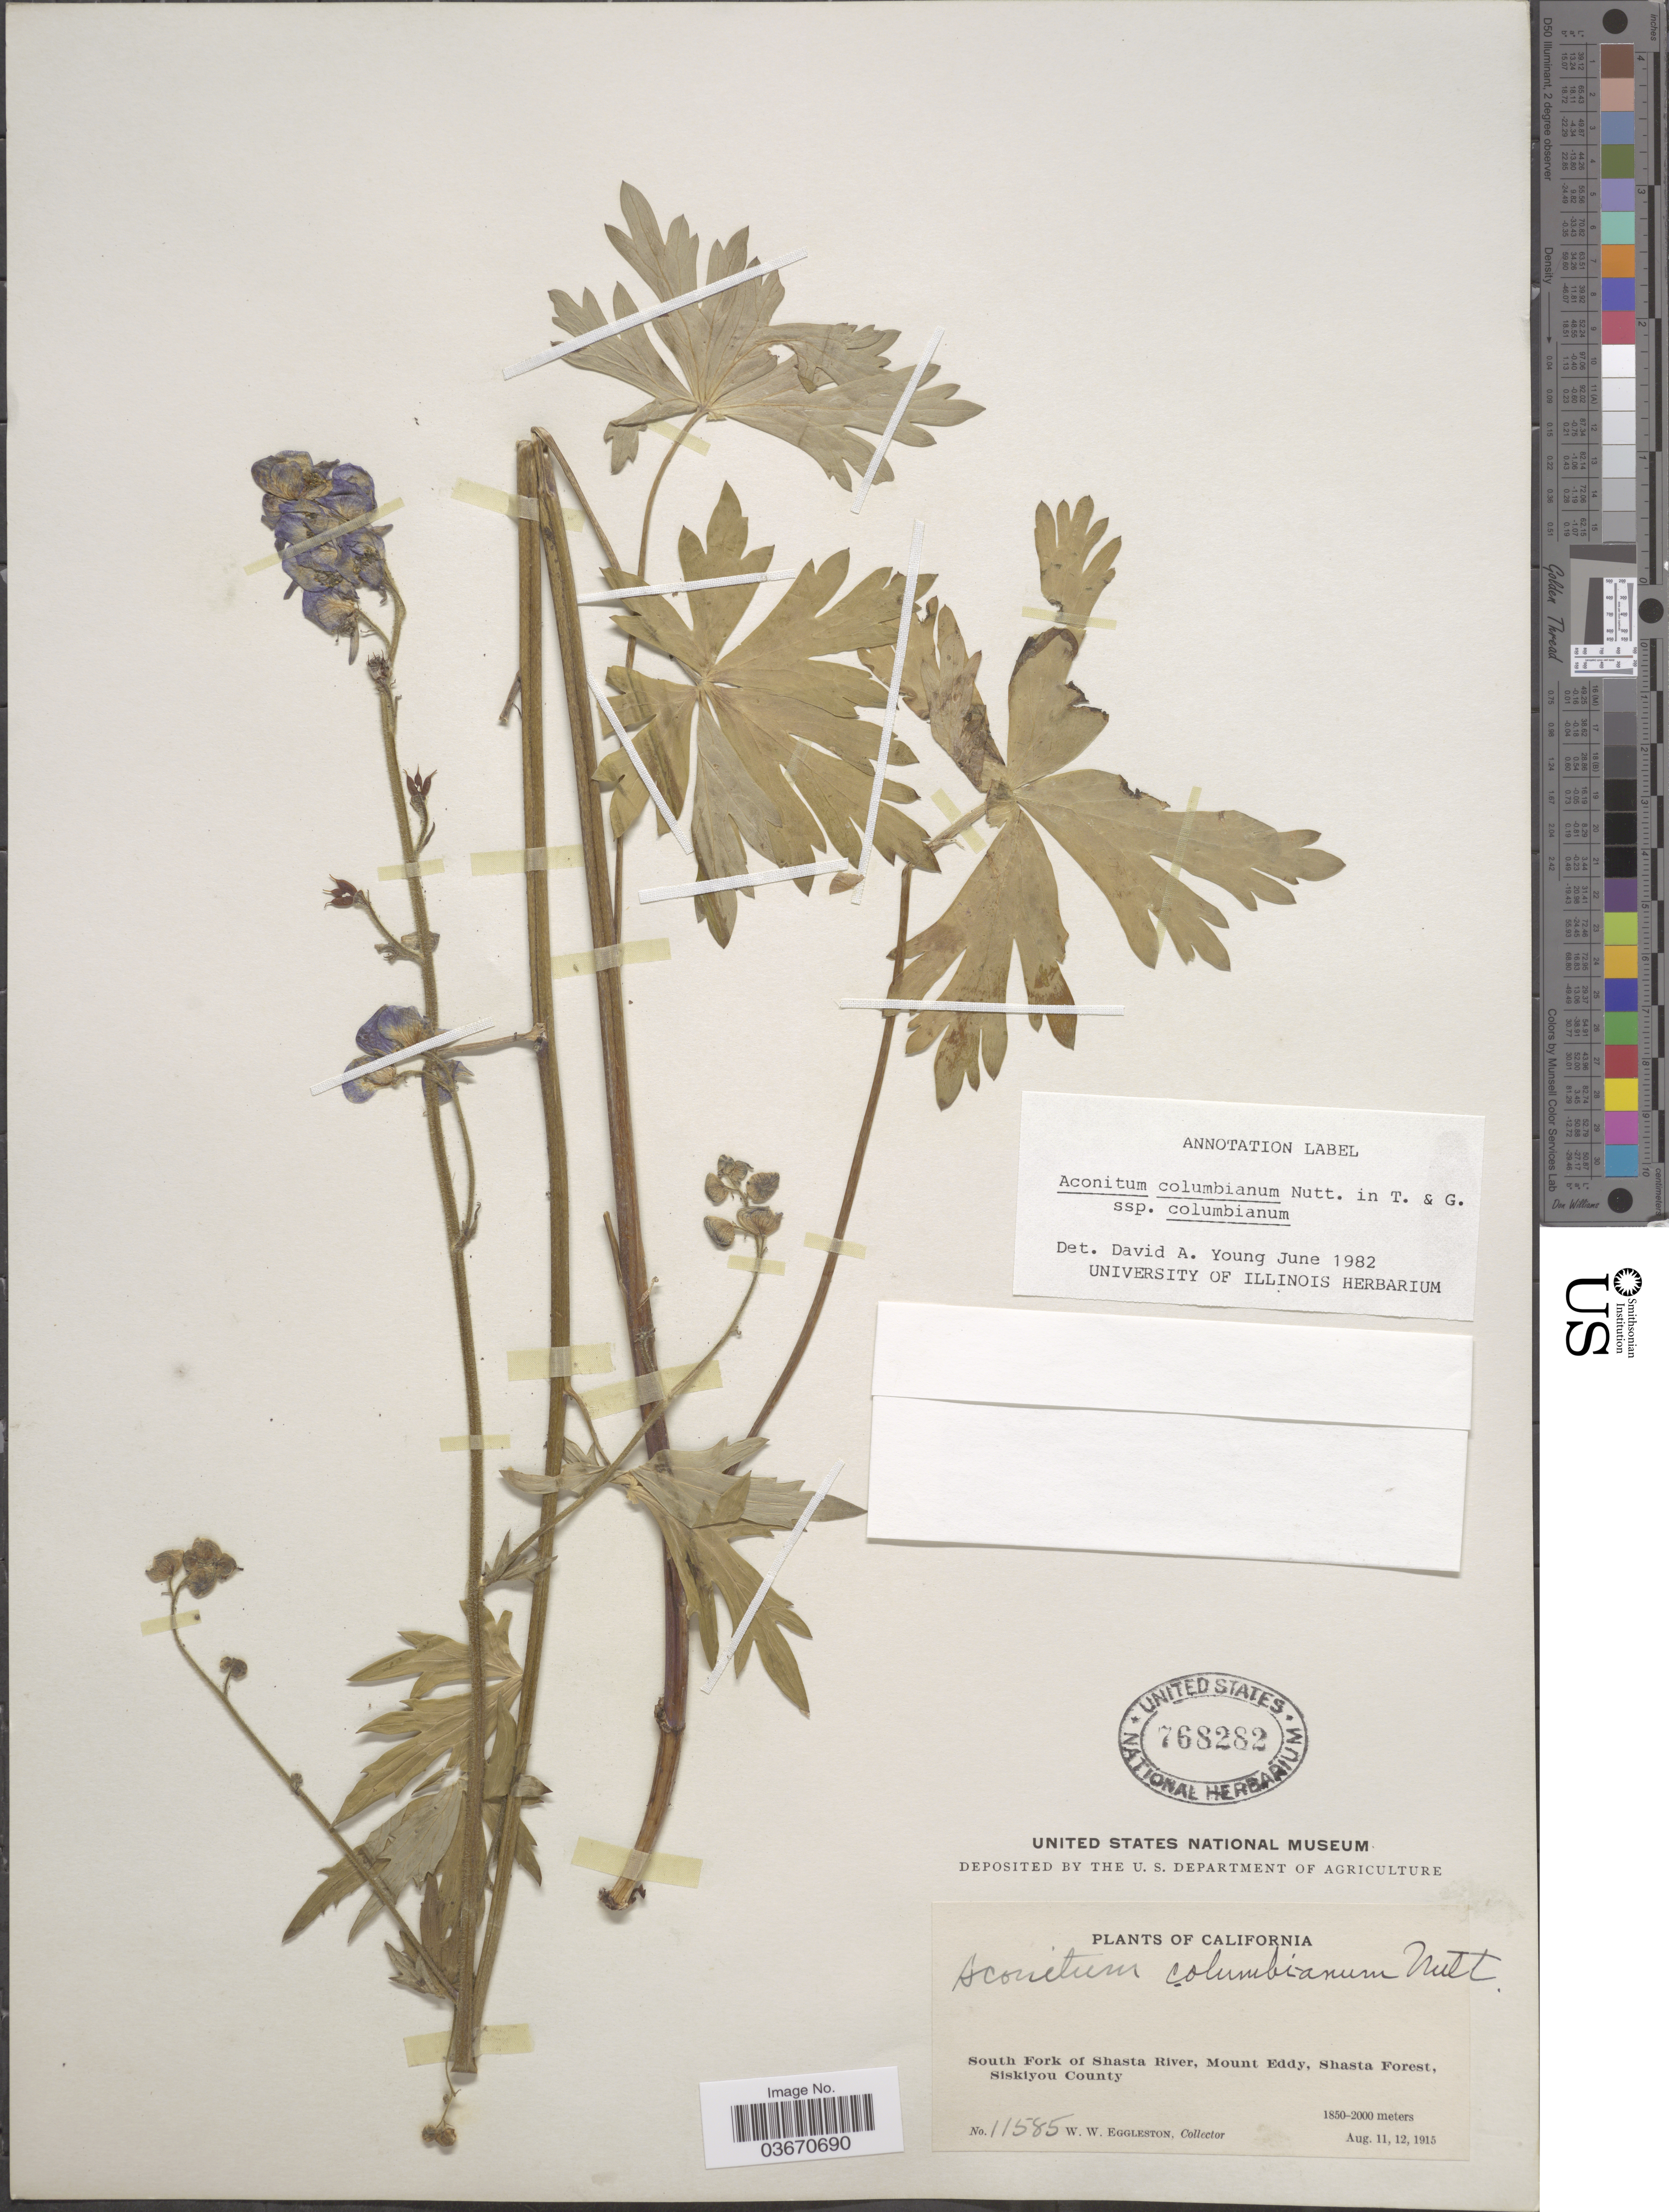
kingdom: Plantae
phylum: Tracheophyta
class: Magnoliopsida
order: Ranunculales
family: Ranunculaceae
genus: Aconitum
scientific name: Aconitum columbianum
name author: Nutt.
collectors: W. W. Eggleston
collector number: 11585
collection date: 1915-08-11/1915-08-12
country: United States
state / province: California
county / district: Siskiyou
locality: South Fork of Shasta River, Mount Eddy, Shasta Forest, Siskiyou County.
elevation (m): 1850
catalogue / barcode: US 768282